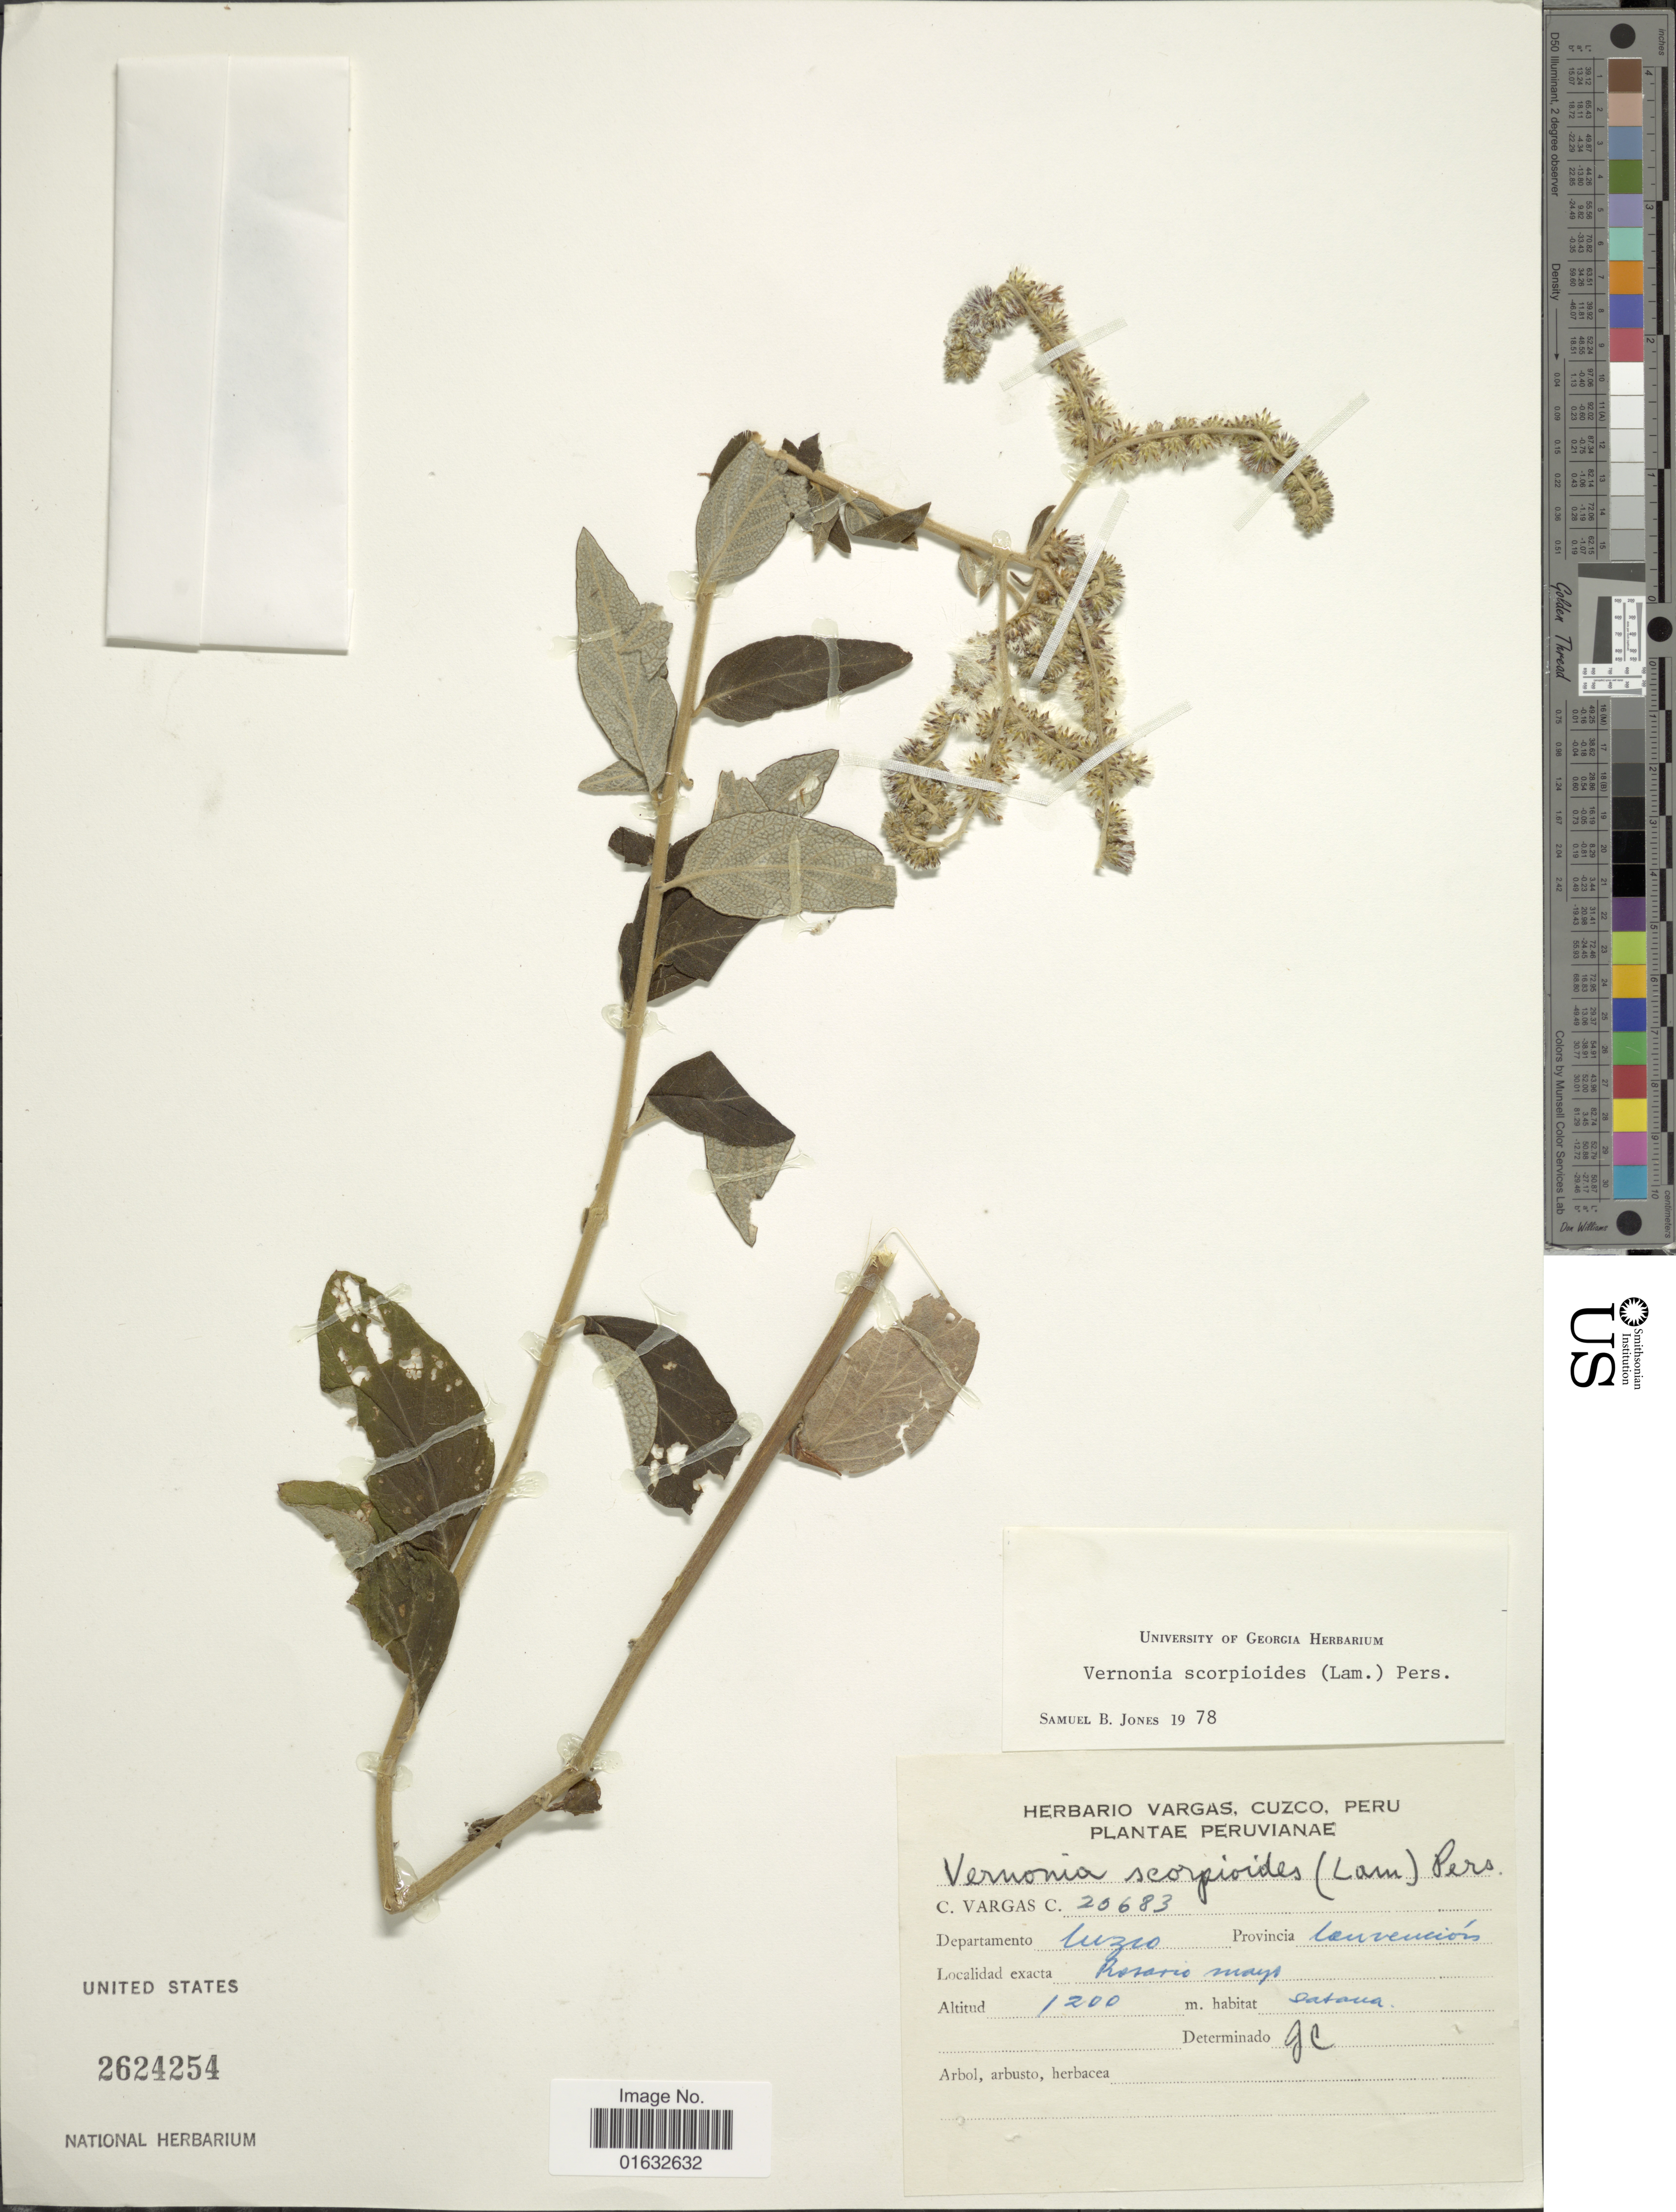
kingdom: Plantae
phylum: Tracheophyta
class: Magnoliopsida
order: Asterales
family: Asteraceae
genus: Cyrtocymura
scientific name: Cyrtocymura scorpioides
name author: (Lam.) H. Rob.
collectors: C. Vargas Calderón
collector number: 20683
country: Peru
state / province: Cusco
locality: Provincia Concvencion, Rosario Mays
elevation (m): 1200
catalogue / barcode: US 2624254